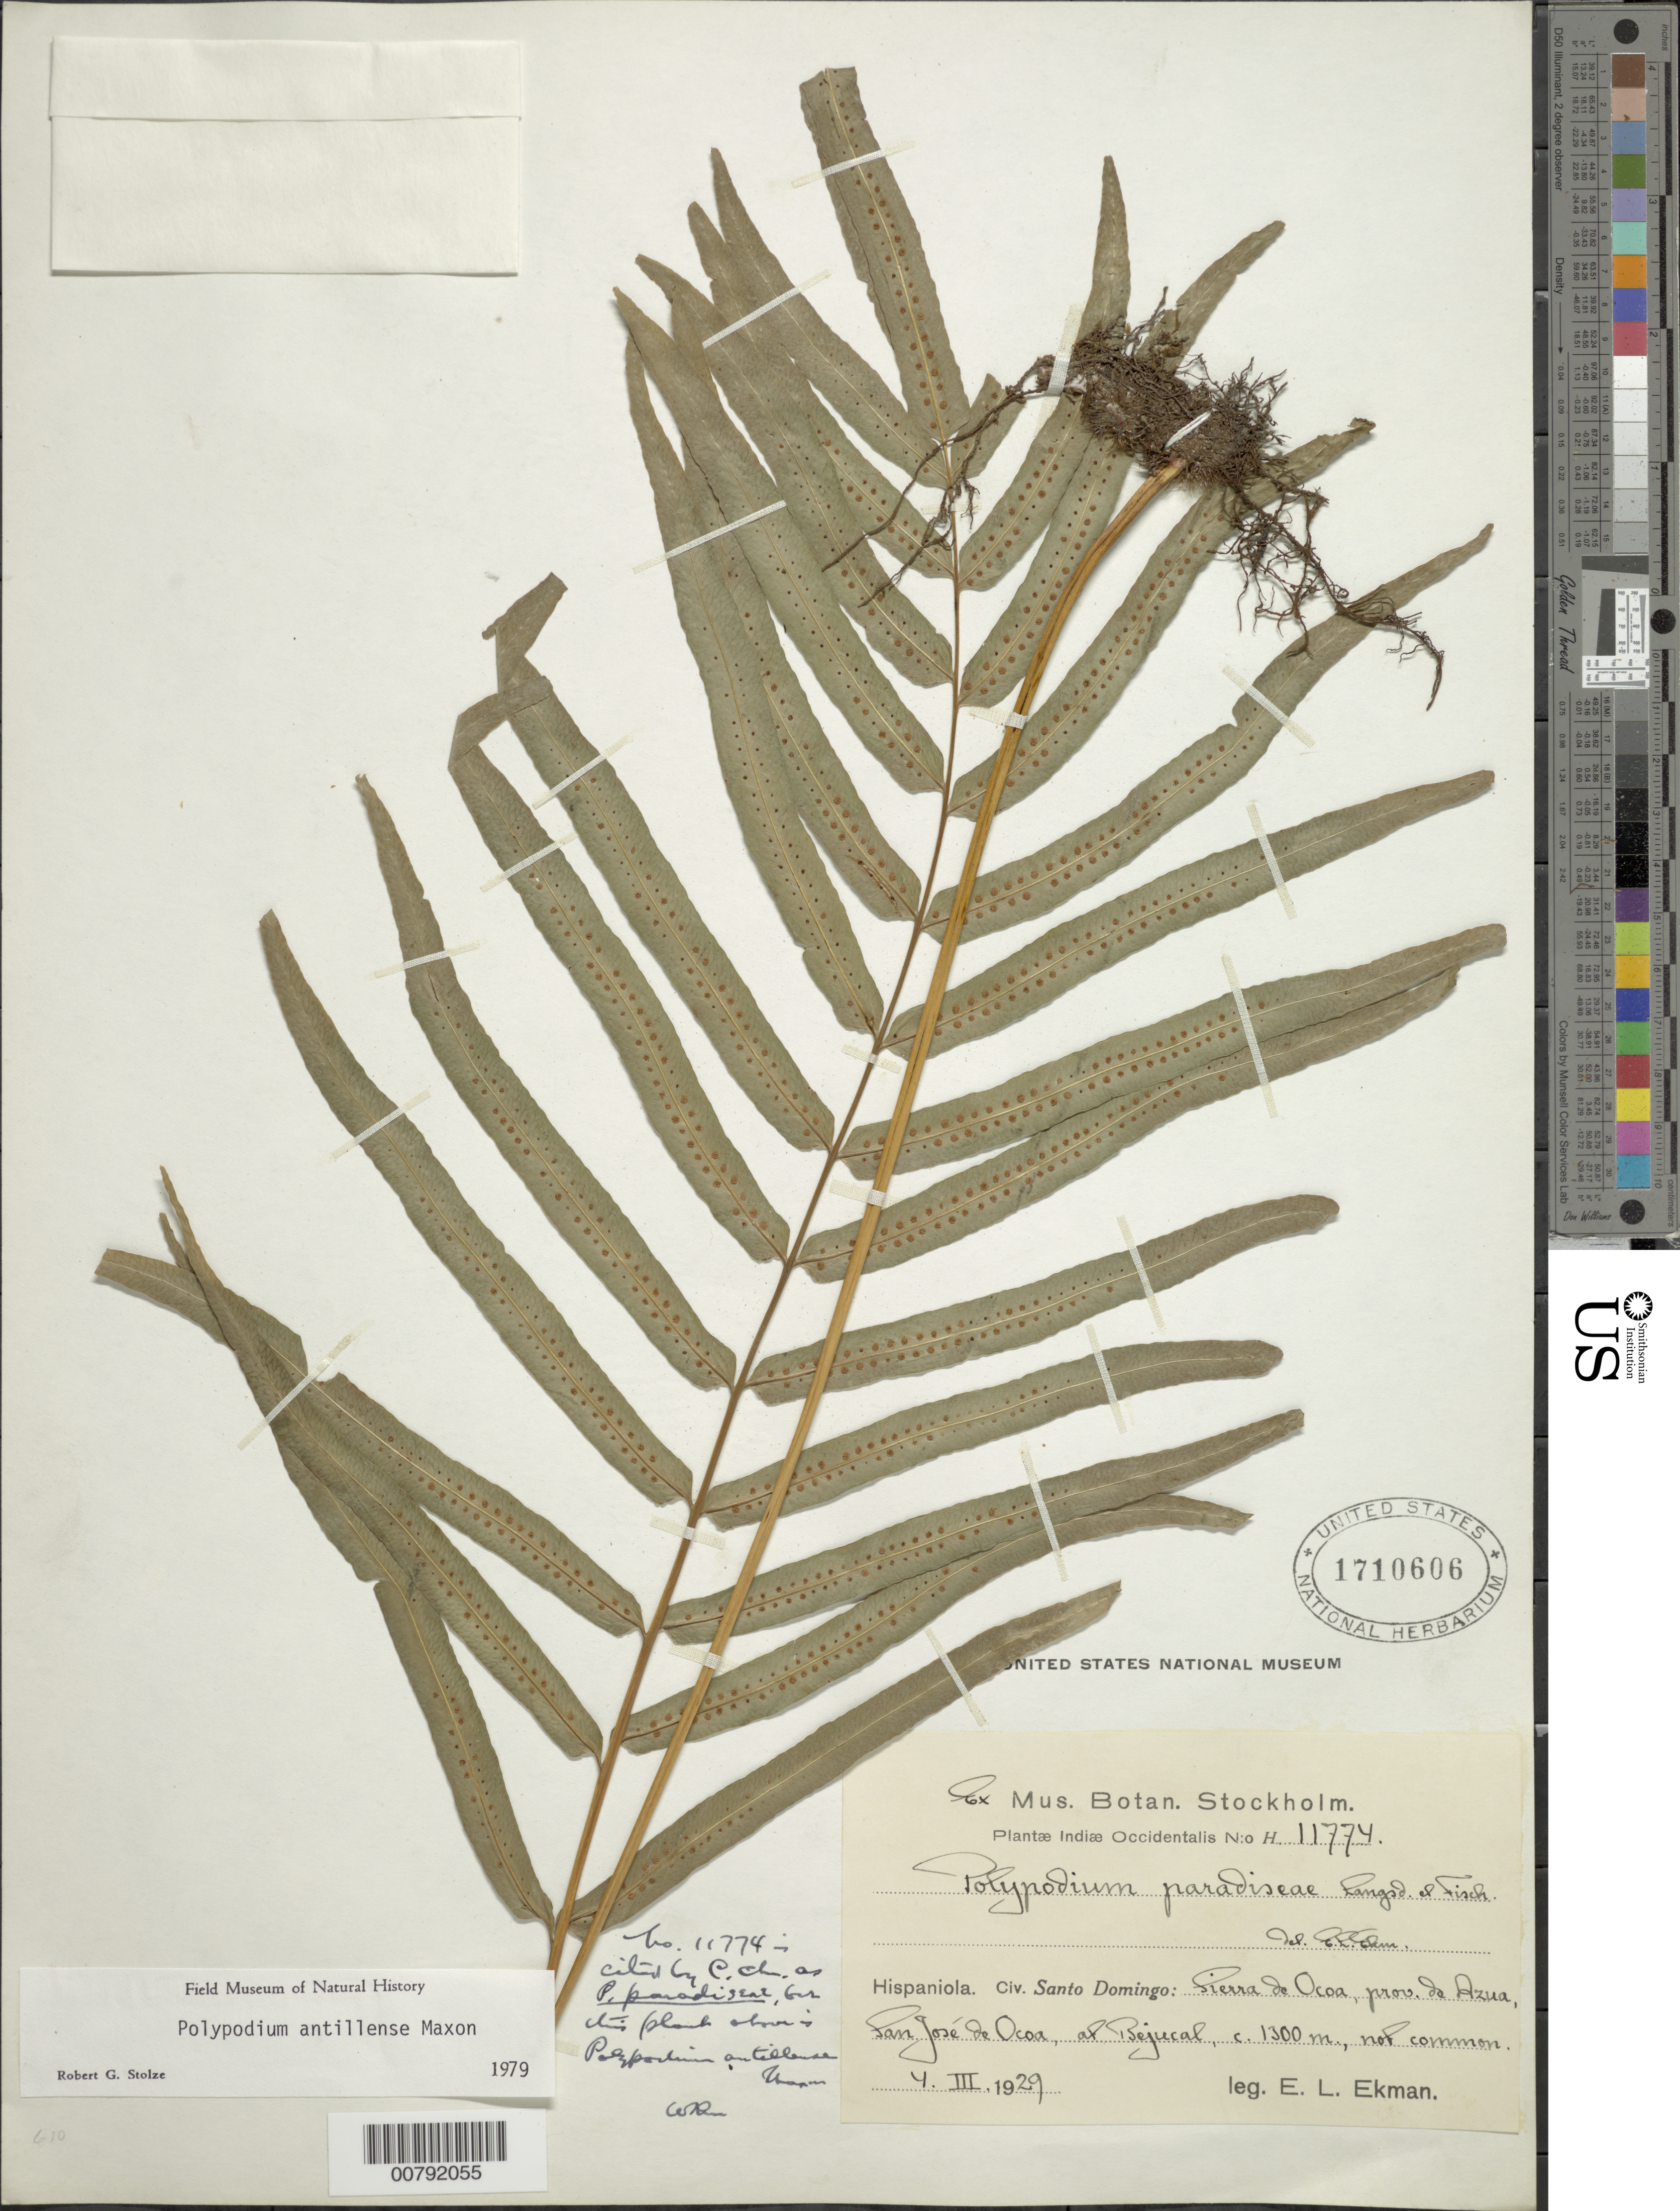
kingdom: Plantae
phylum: Tracheophyta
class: Polypodiopsida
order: Polypodiales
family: Polypodiaceae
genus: Serpocaulon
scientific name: Serpocaulon acuminatum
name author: (Fée) Christenh.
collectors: E. L. Ekman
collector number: H 11774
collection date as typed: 04 Mar 1929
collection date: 1929-03-04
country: Dominican Republic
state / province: Azua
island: Hispaniola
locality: Sierra de Ocoa, San José de Ocoa, Bejucal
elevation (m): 1300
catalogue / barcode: US 1710606